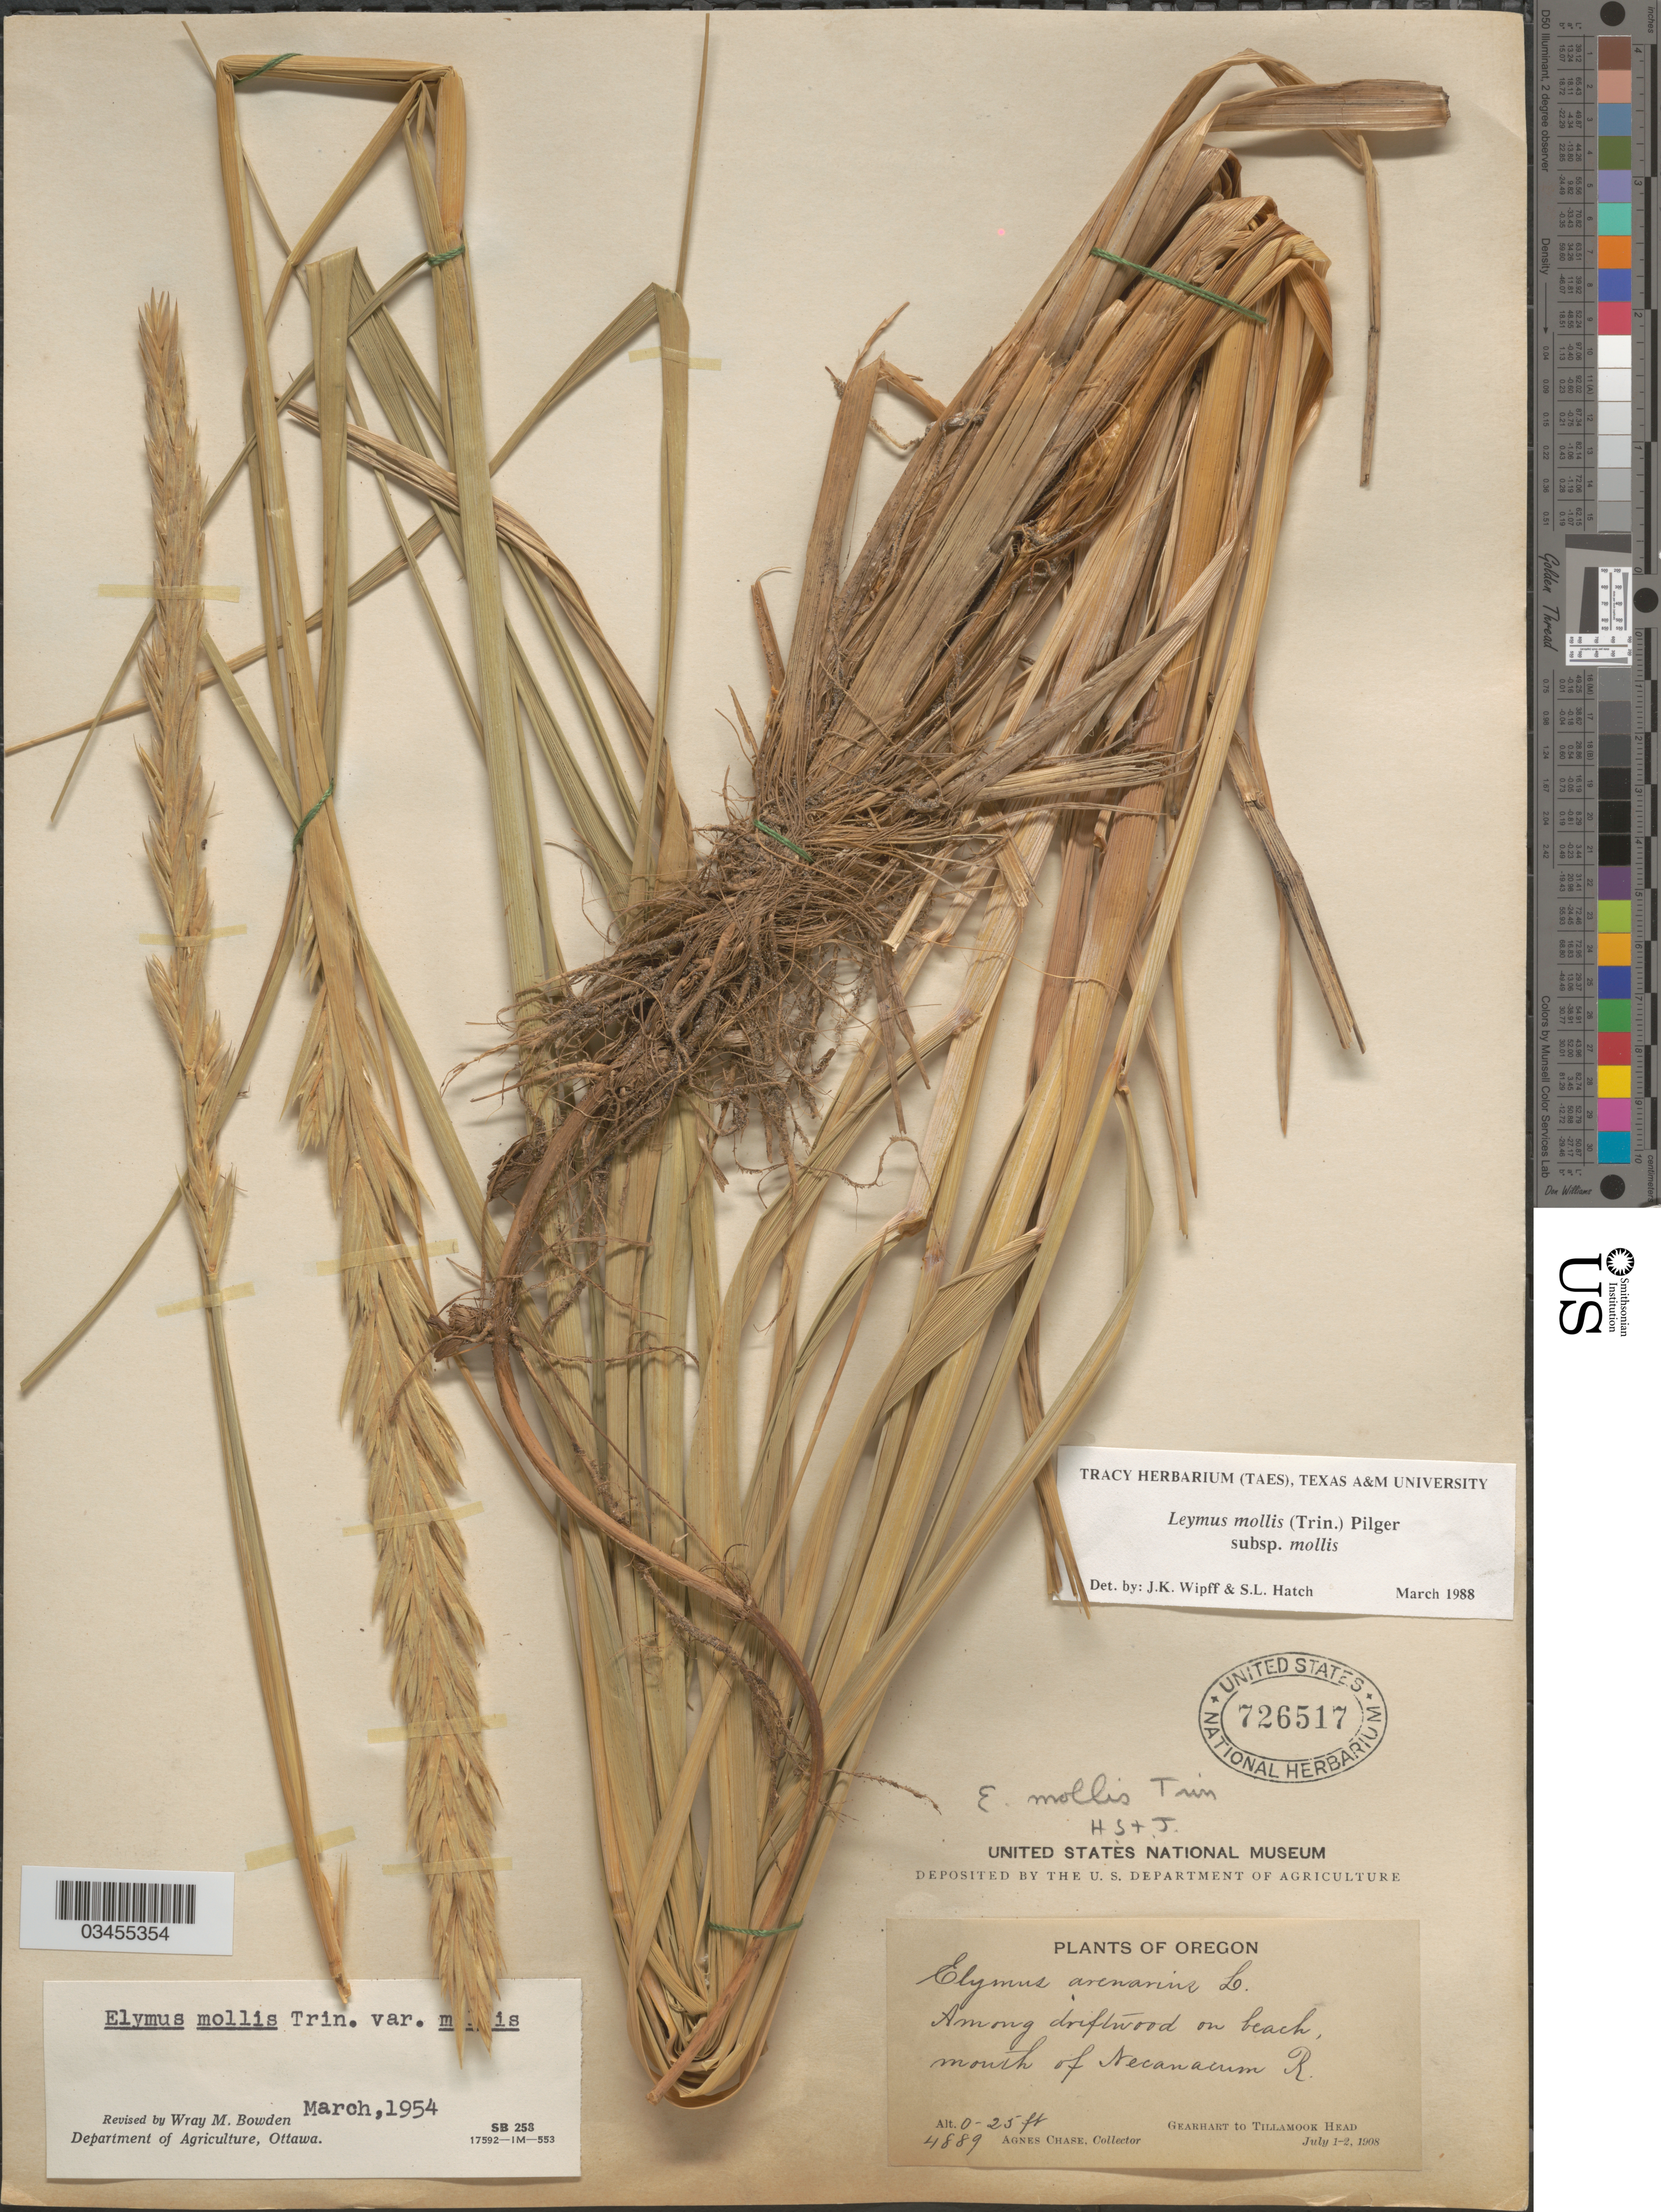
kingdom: Plantae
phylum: Tracheophyta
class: Liliopsida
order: Poales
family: Poaceae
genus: Leymus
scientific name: Leymus mollis subsp. mollis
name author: (Trin.) Pilg.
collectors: A. Chase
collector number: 4889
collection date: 1908-07-01/1908-07-02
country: United States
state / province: Oregon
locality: Mouth of Necanacum R. Gearhart to Tillamook Head.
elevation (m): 0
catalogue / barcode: US 726517